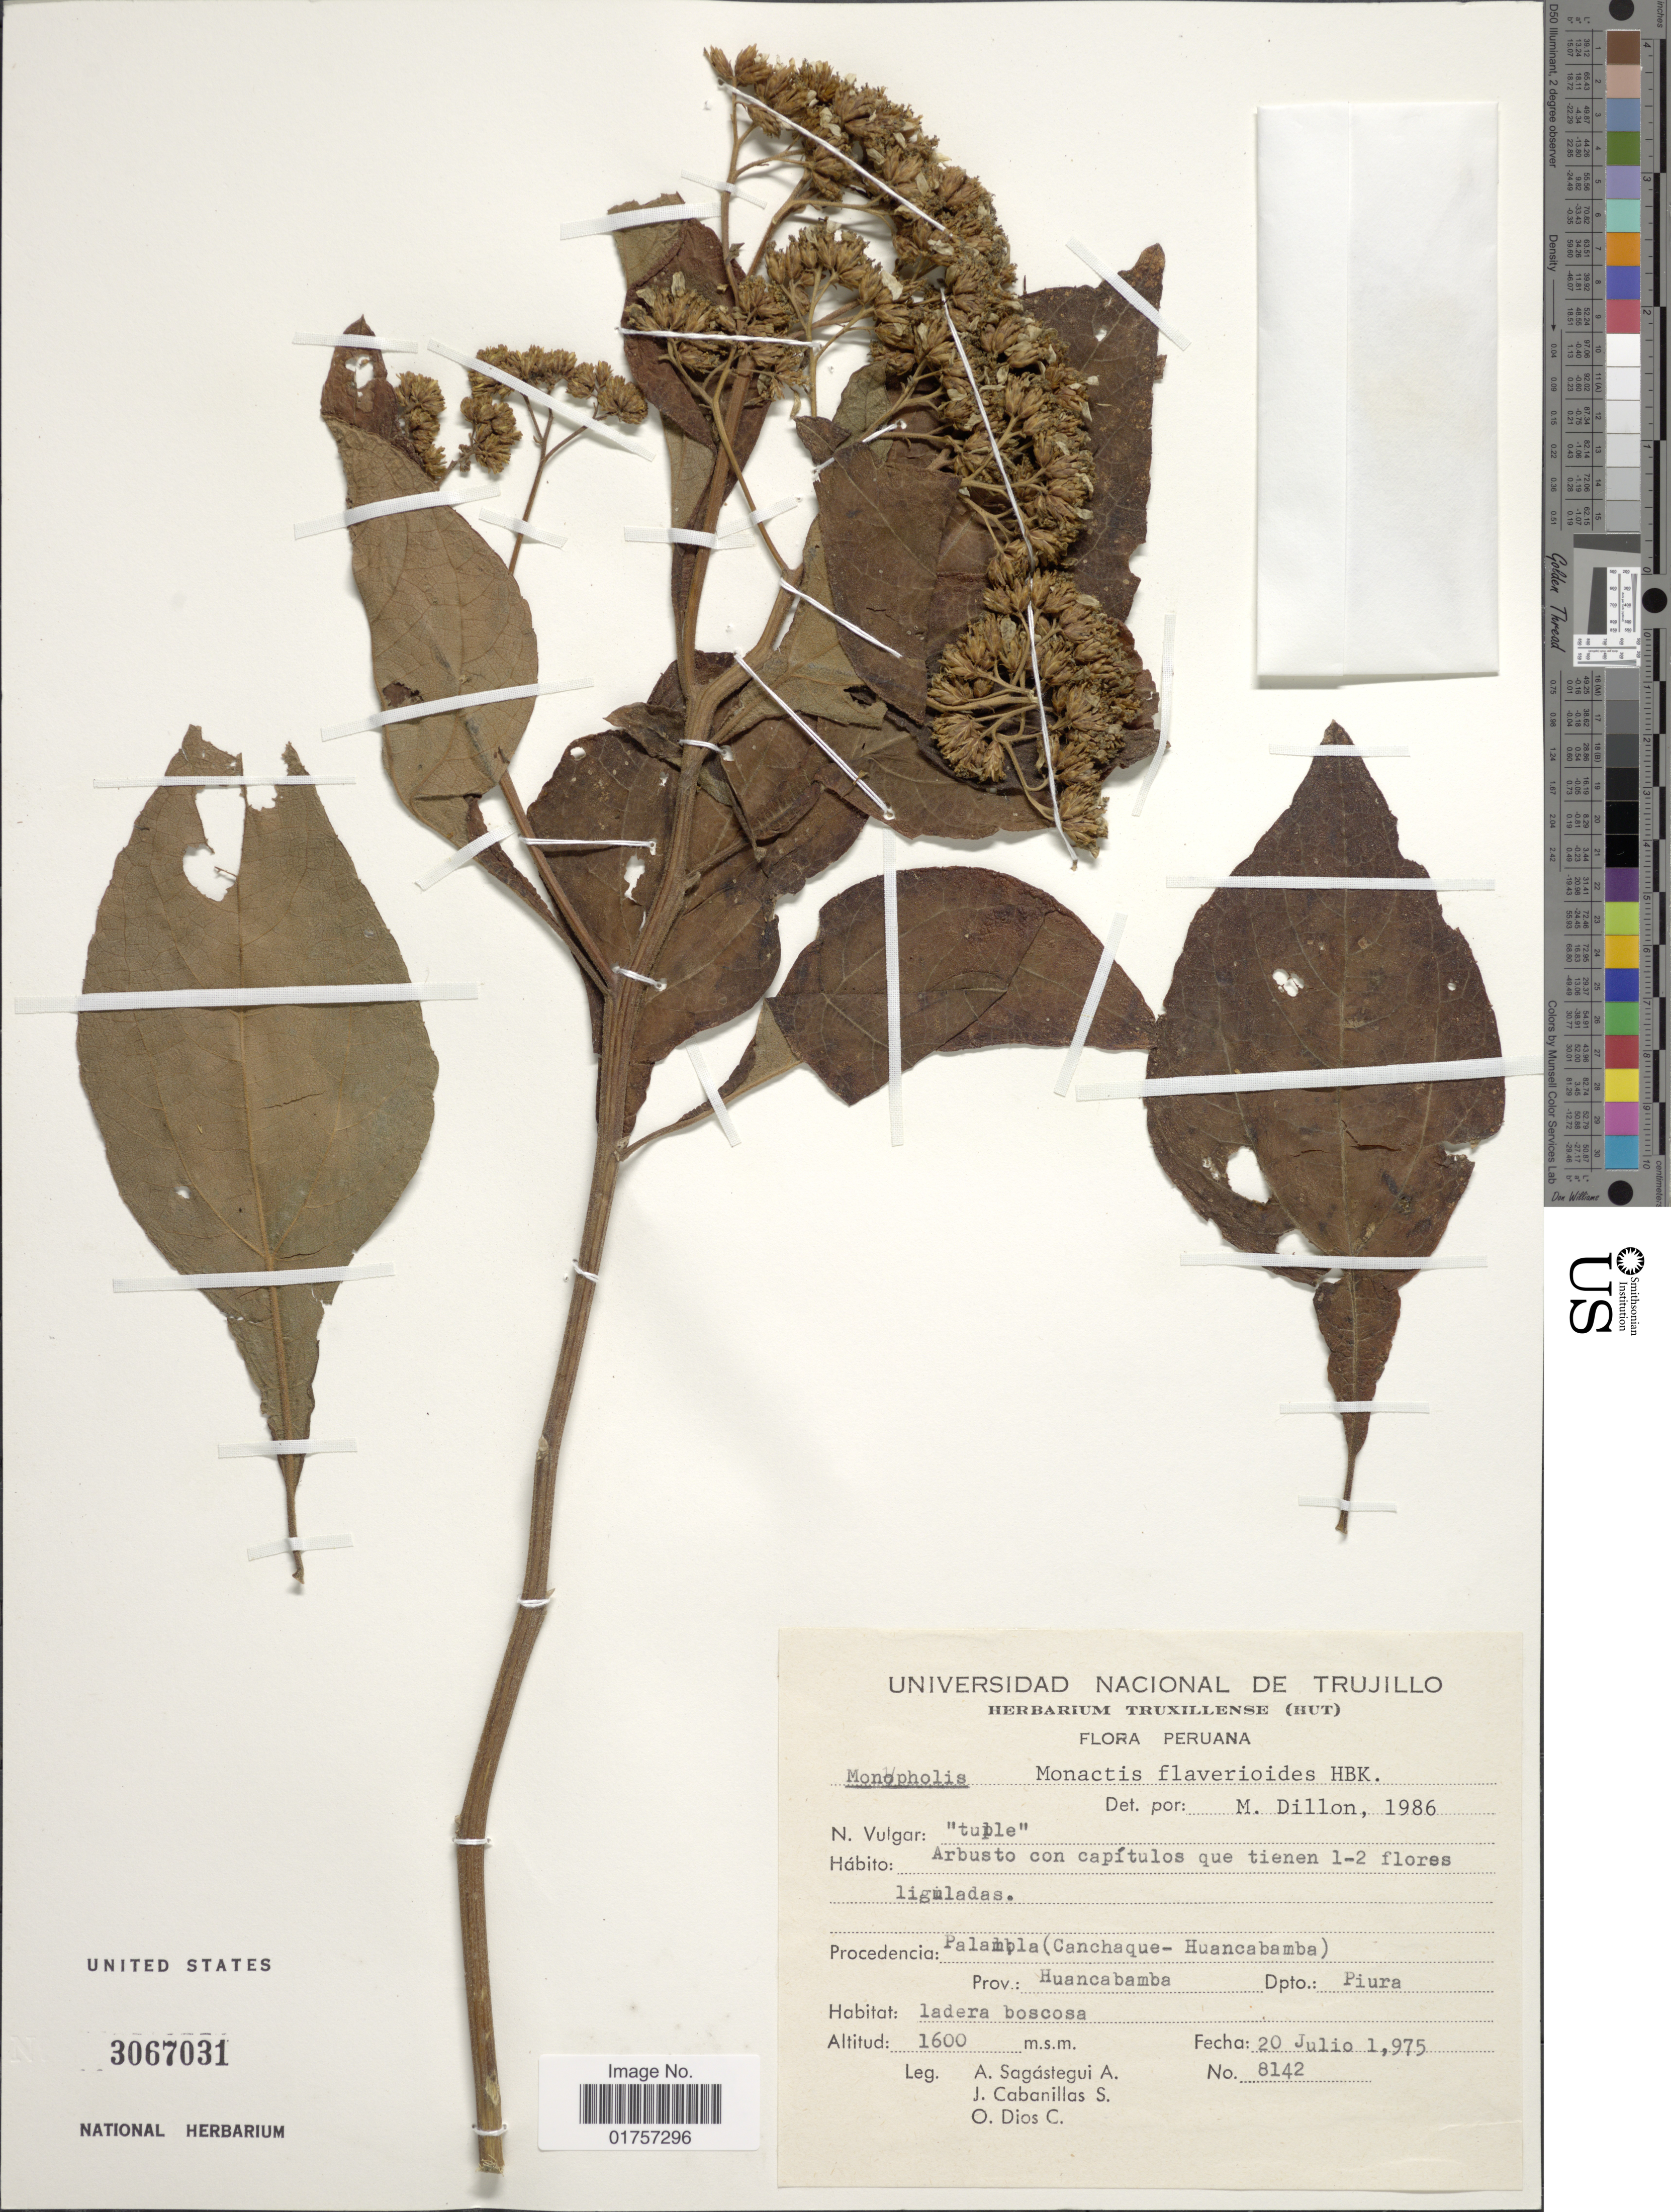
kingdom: Plantae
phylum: Tracheophyta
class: Magnoliopsida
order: Asterales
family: Asteraceae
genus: Monactis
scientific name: Monactis flaverioides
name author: Humb.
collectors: A. Sagástegui A., J. Cabanillas S. & O. Dios C.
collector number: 8142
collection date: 1975-07-20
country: Peru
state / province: Piura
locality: Palambla (Canchaque-Huancabamba), Prov. Huancabamba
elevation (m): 1600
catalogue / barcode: US 3067031